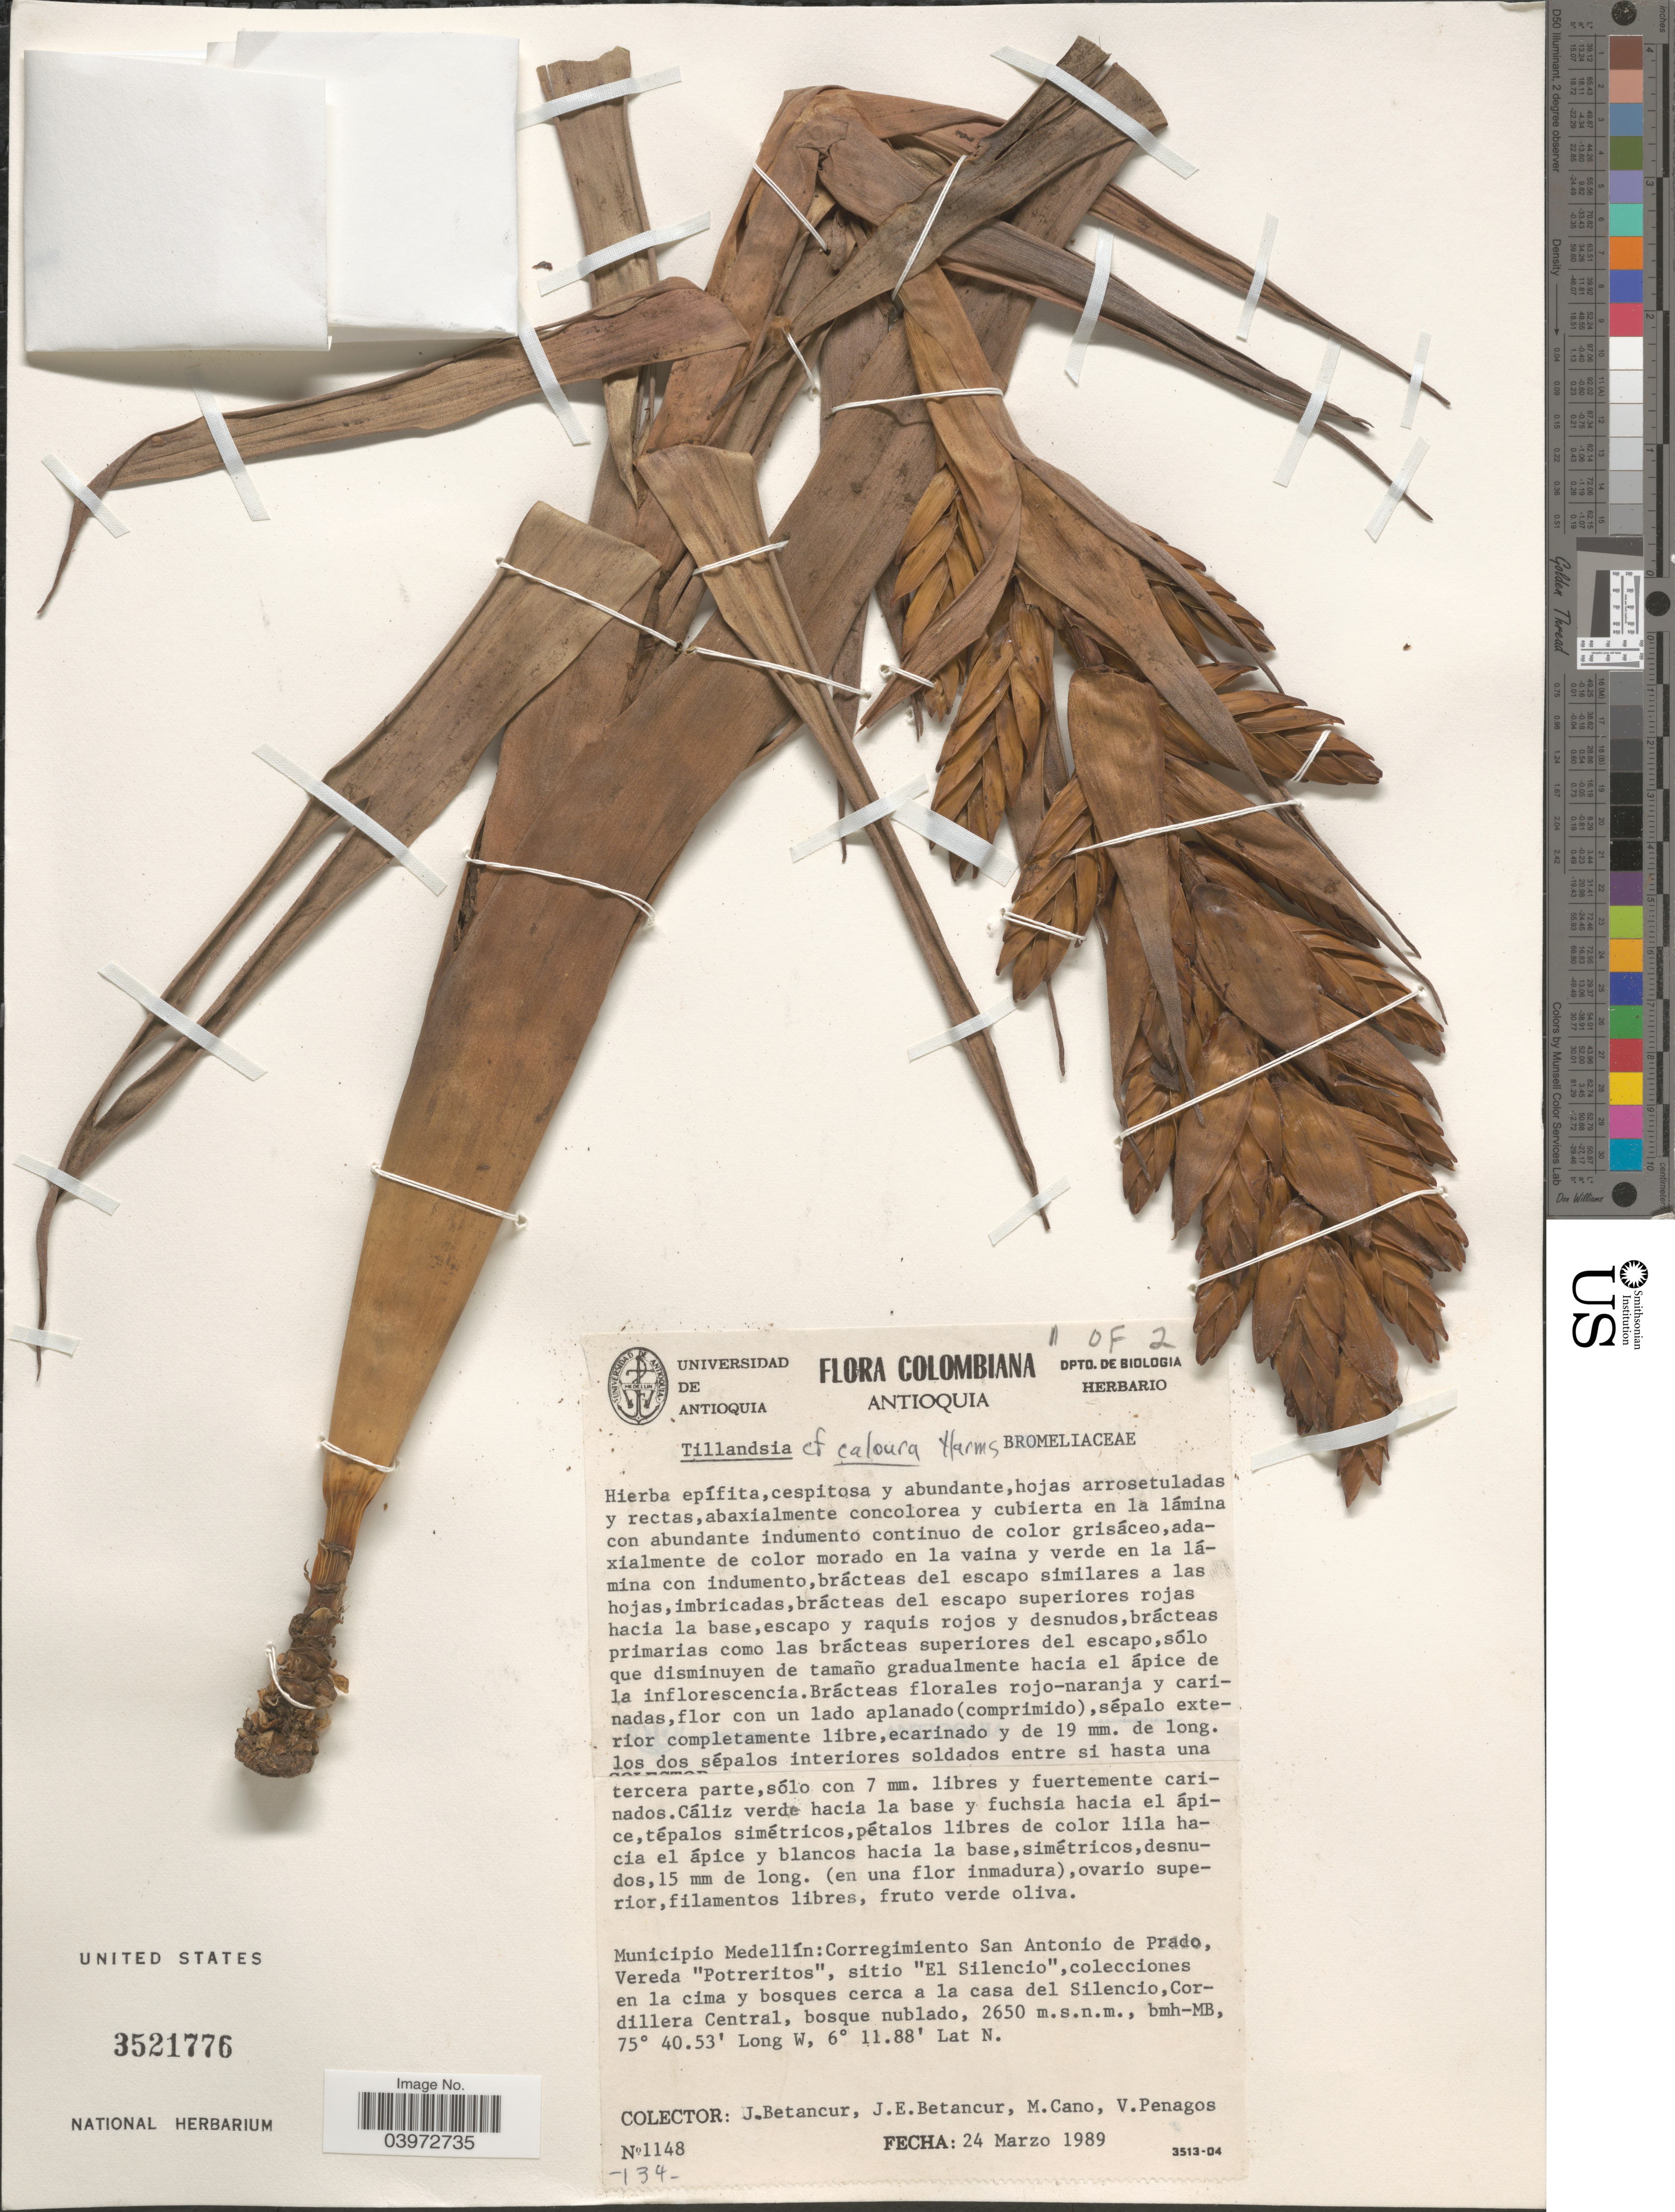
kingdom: Plantae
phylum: Tracheophyta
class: Liliopsida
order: Poales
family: Bromeliaceae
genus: Tillandsia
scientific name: Tillandsia caloura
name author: Harms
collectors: J. Betancur, J. Betancur, M. Cano & V. Penagos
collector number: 1148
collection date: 1989-03-24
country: Colombia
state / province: Antioquia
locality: Municipio Medellín: Corregimiento San Antonio de Prado, Vereda "Potreritos", sitio "El Silencio", colecciones en la cima y bosques cerca a la casa del Silencio, Cordillera Central.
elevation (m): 2650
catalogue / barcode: US 3521776